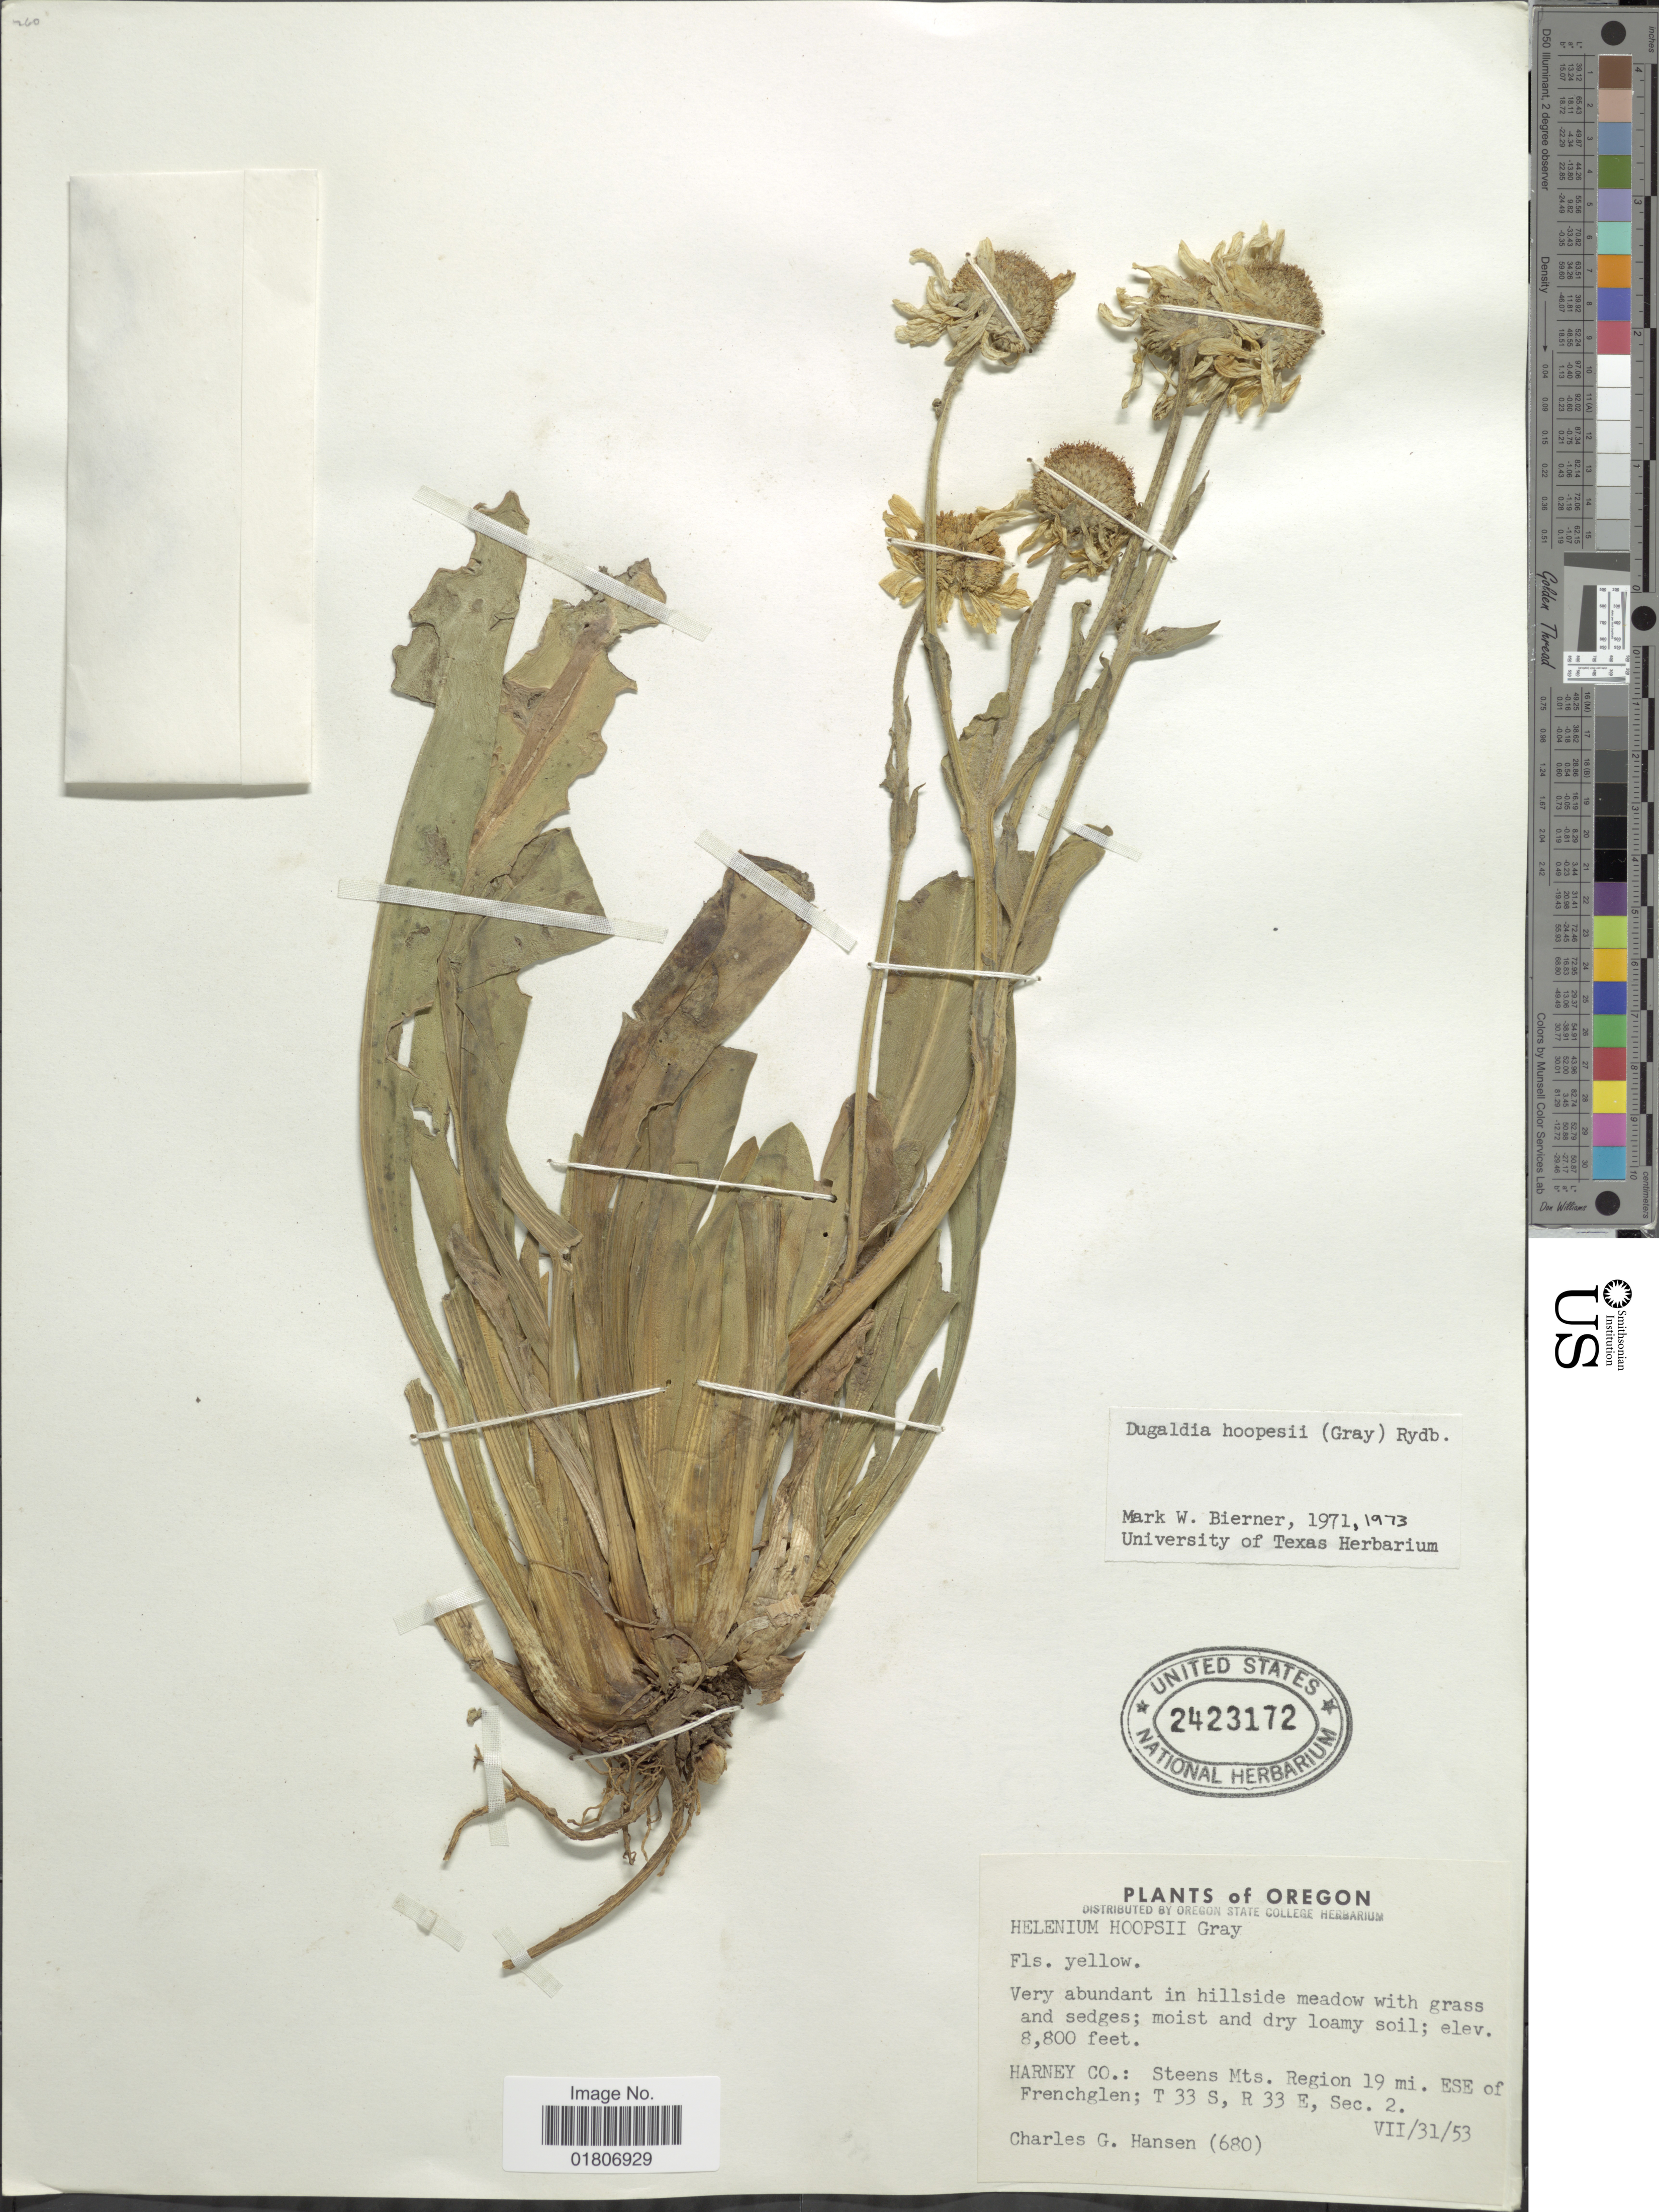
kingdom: Plantae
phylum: Tracheophyta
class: Magnoliopsida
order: Asterales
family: Asteraceae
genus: Dugaldia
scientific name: Dugaldia hoopesii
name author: (A. Gray) Rydb.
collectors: C. Hansen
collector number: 680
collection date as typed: Transcribed d/m/y: 31/7/53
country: United States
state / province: Oregon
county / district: Harney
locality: Harney Co.: Steen Mts. Region 19 mi. ESE of Frenchglen; T 33 S, R 33 E, Sec. 2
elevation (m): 2682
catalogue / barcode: US 2423172